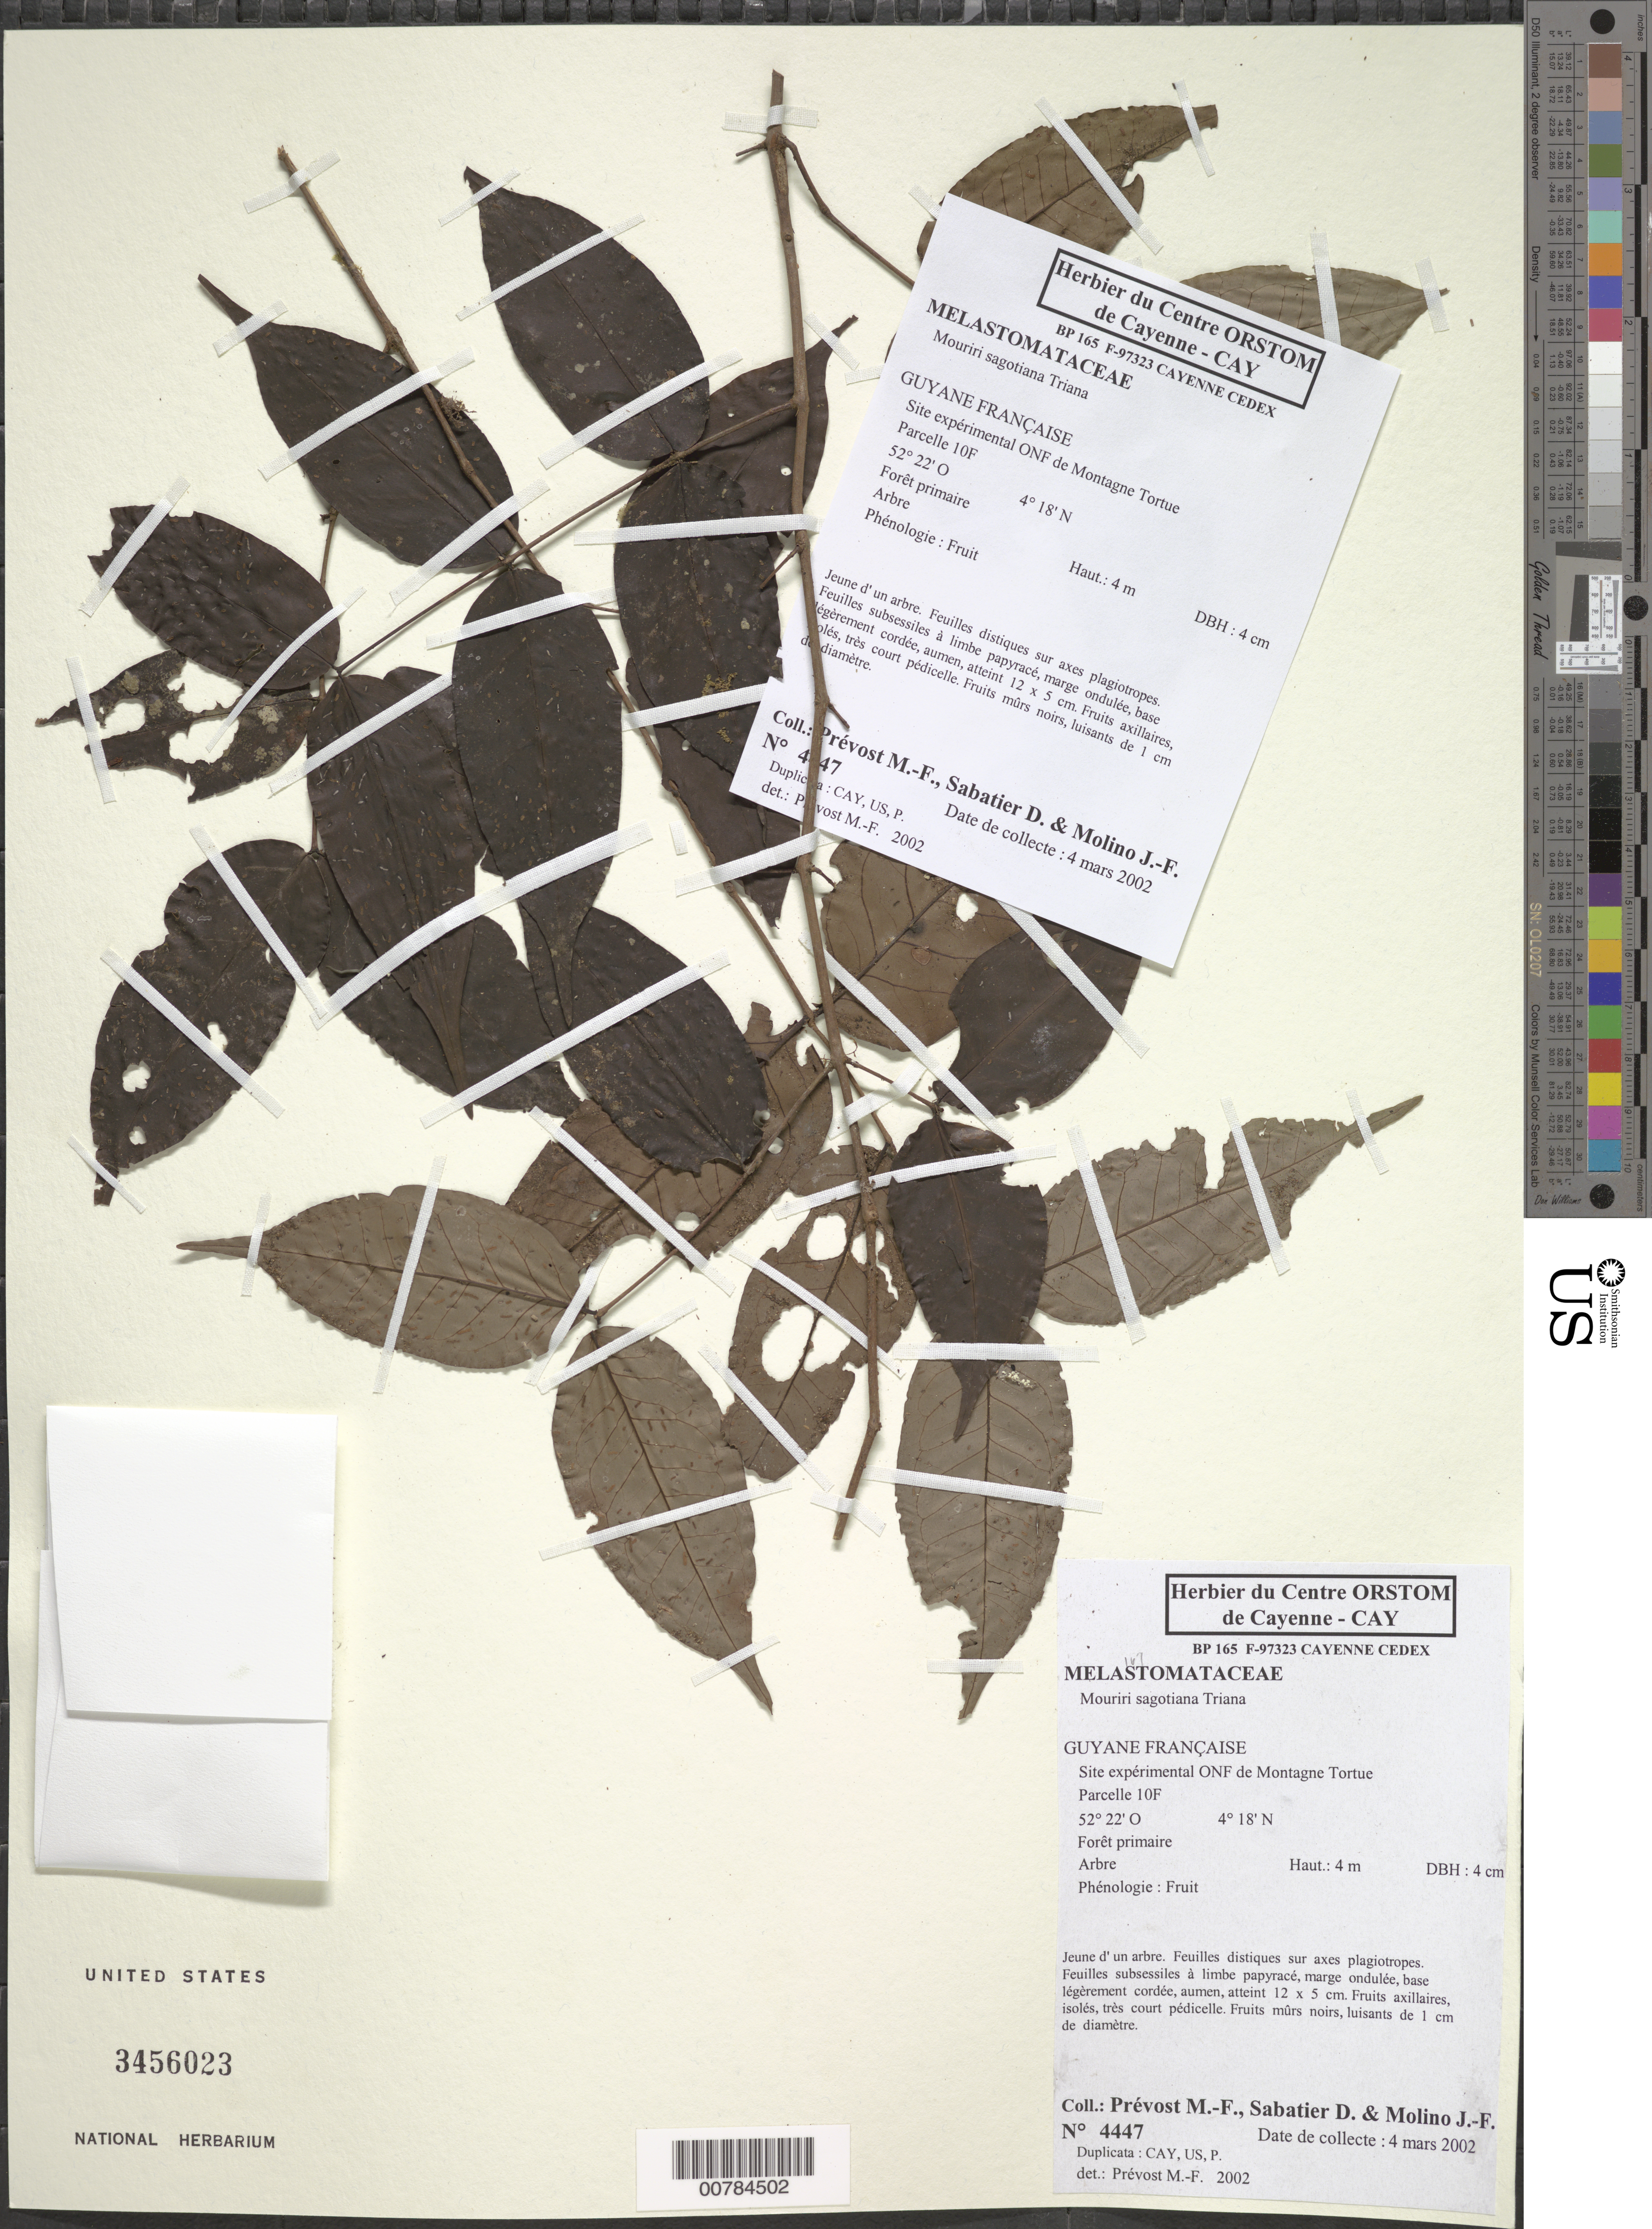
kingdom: Plantae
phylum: Tracheophyta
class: Magnoliopsida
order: Myrtales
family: Melastomataceae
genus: Mouriri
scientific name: Mouriri sagotiana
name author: Triana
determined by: Prévost, M.-F.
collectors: M.-F. Prévost, D. Sabatier & J. Molino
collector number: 4447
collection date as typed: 4-Mar-02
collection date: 2002-03-04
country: French Guiana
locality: Montagne Tortue, Site experimental ONF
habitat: Primary forest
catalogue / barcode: US 3456023